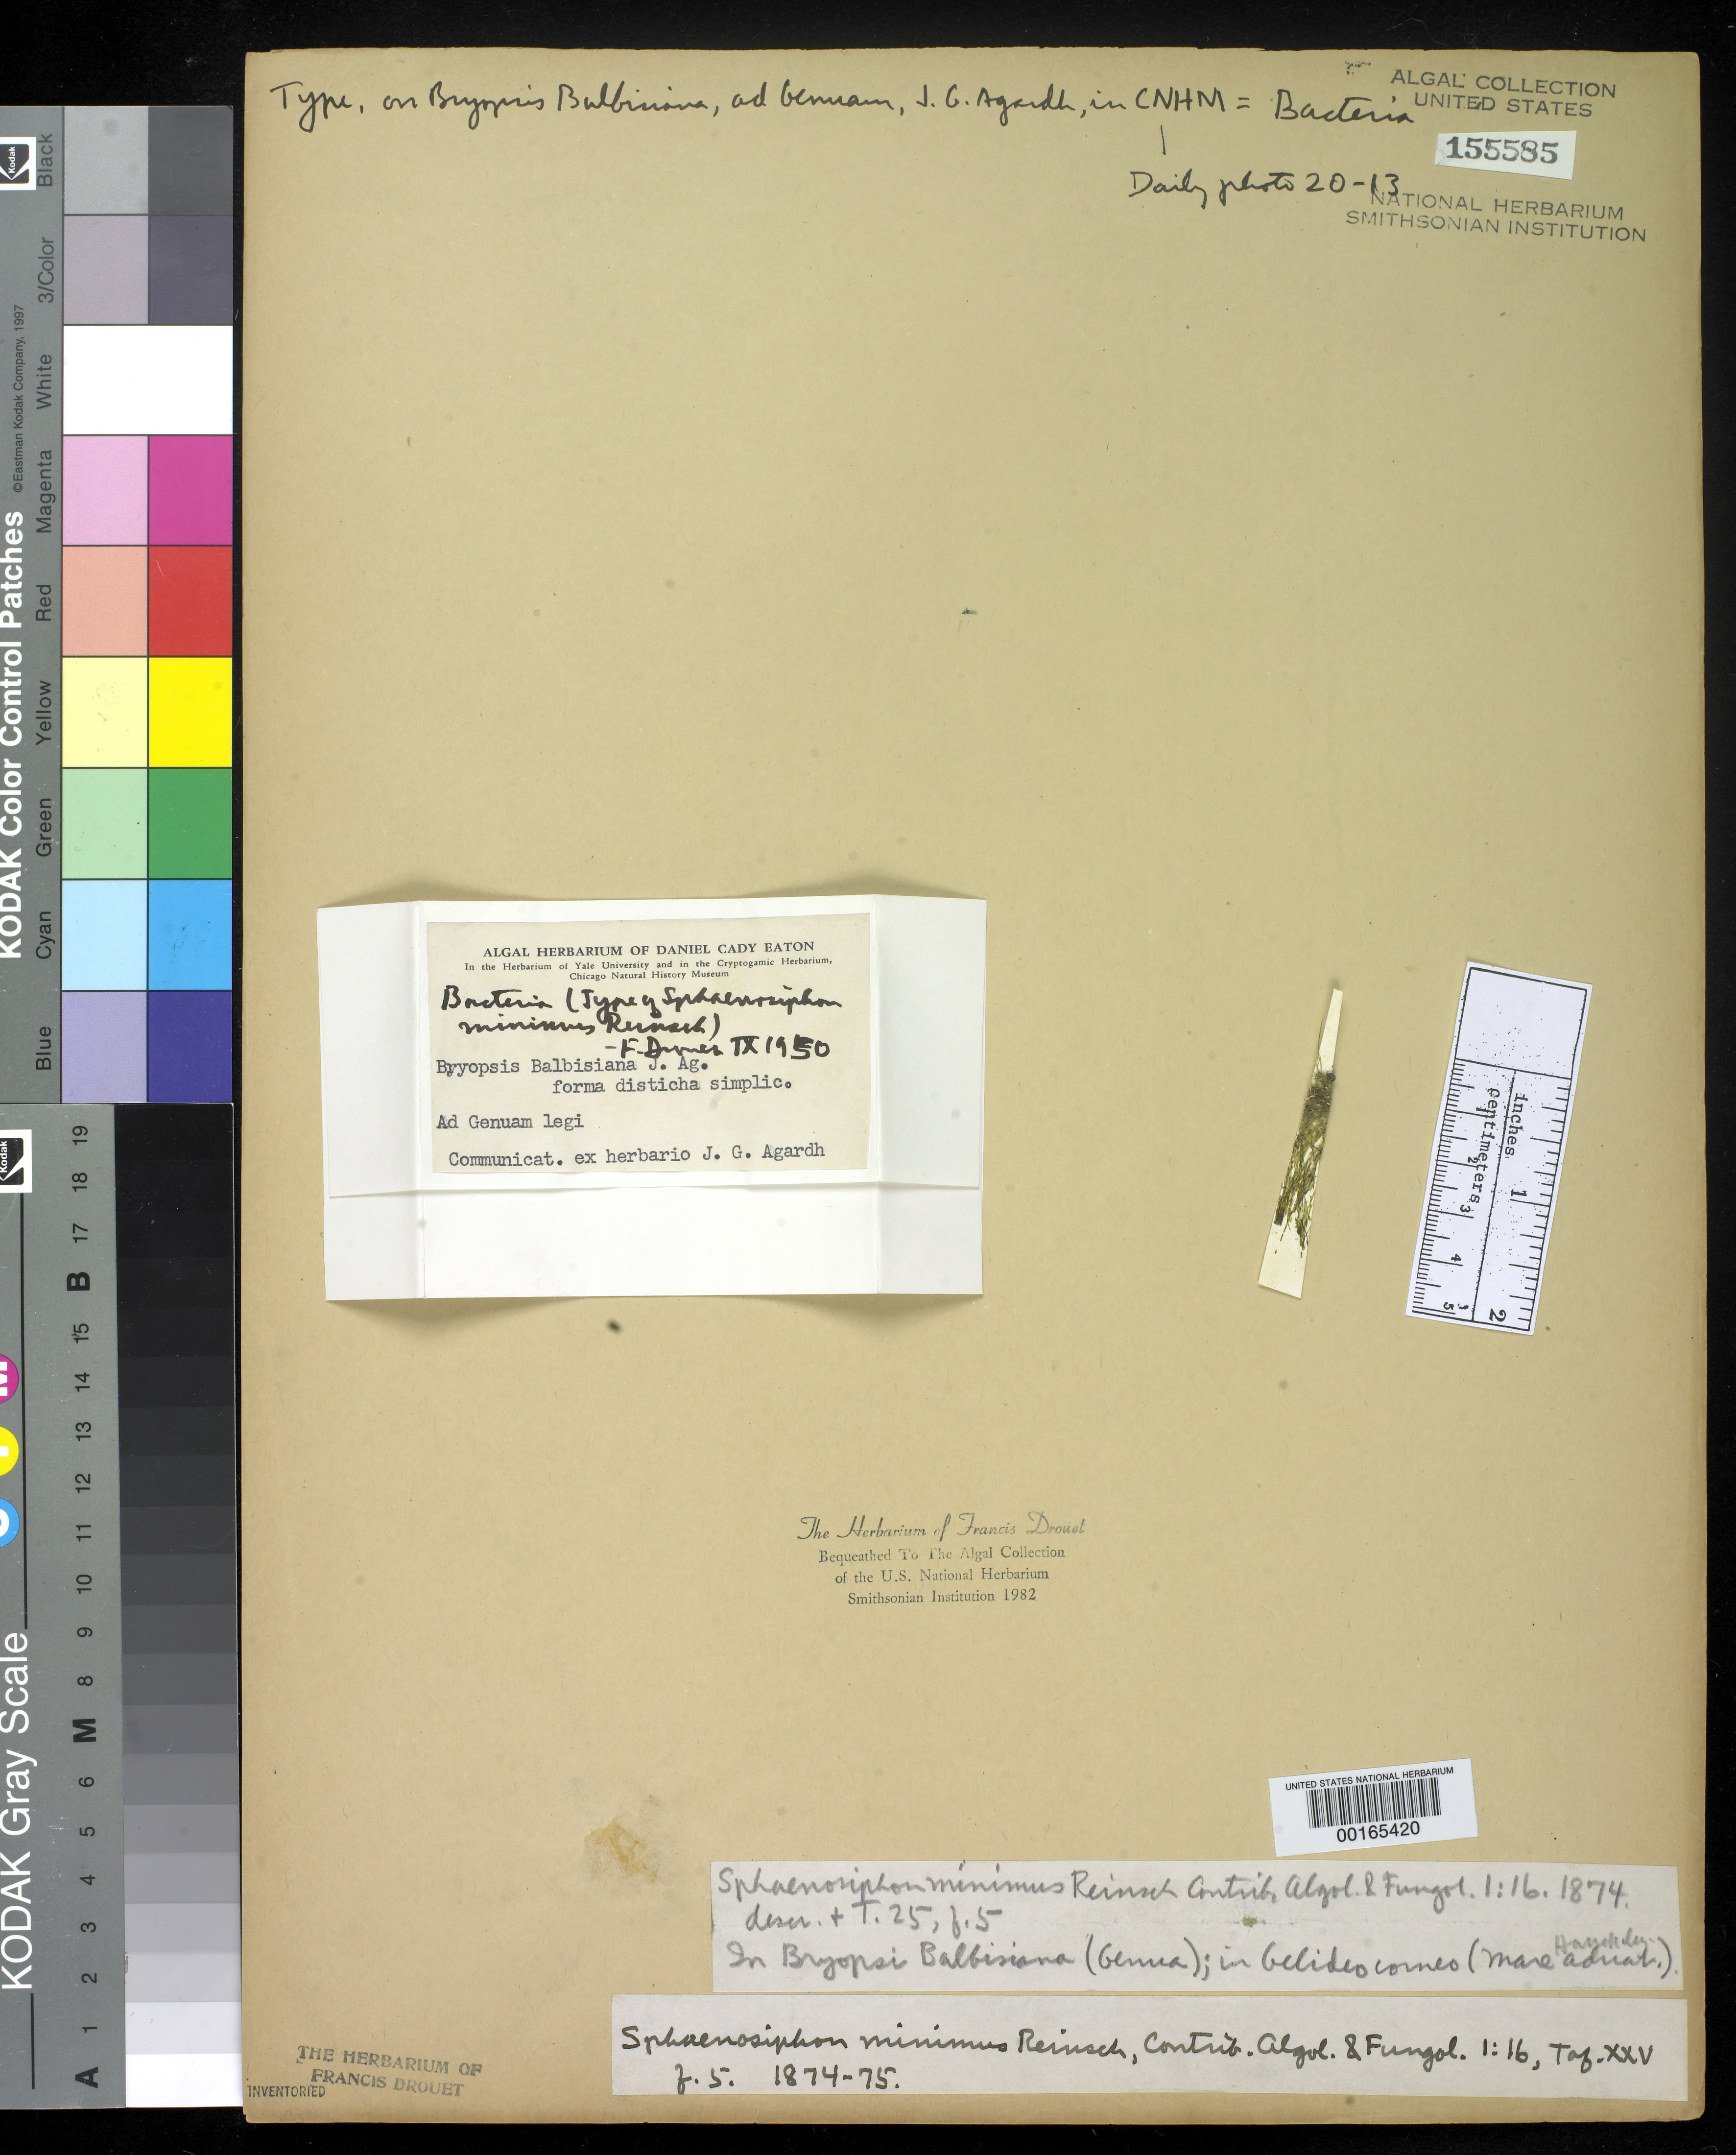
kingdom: Bacteria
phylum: Cyanobacteria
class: Cyanobacteriia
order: Cyanobacteriales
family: Dermocarpellaceae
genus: Sphaenosiphon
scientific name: Sphaenosiphon minimus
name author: P.F. Reinsch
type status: Isotype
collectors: J. Agardh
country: Italy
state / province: Liguria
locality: Genoa (Genua).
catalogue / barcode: US 155585